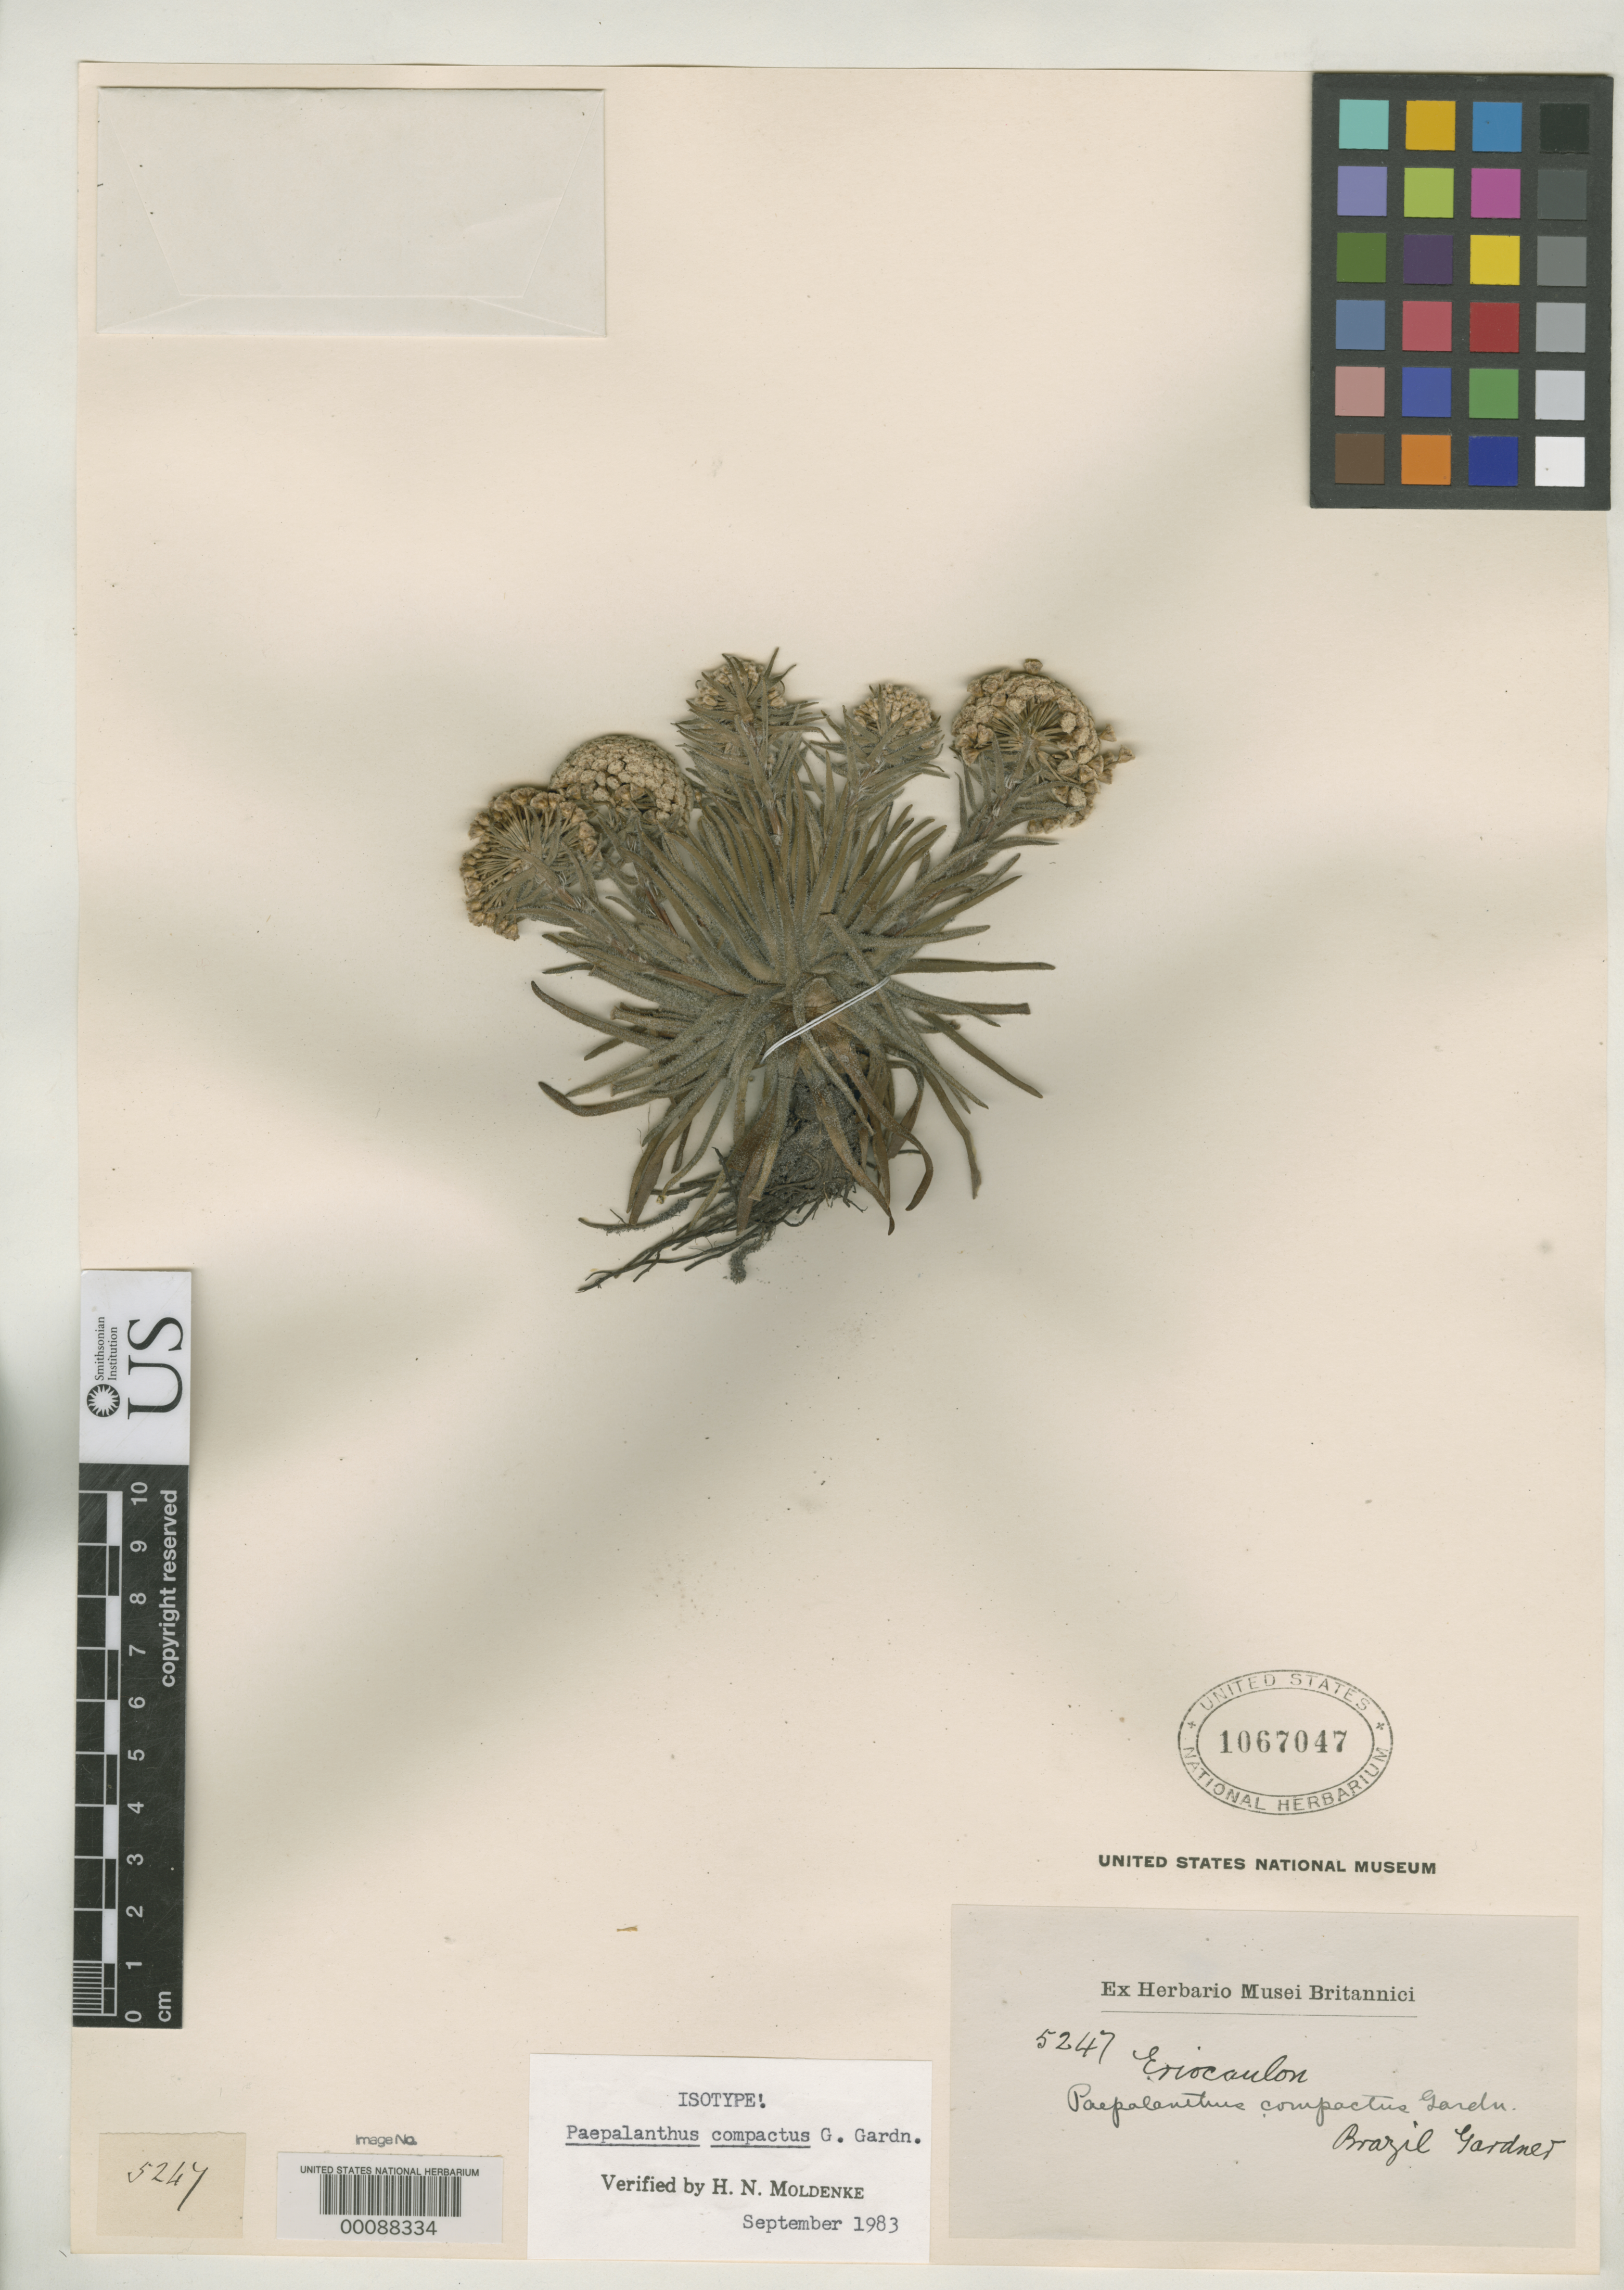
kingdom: Plantae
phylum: Tracheophyta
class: Liliopsida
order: Poales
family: Eriocaulaceae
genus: Paepalanthus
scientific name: Paepalanthus compactus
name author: Gardner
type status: Type Collection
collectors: G. Gardner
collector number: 5247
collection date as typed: Jul 1840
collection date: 1840-07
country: Brazil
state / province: Minas Gerais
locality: Beyond Diamond District.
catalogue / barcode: US 1067047